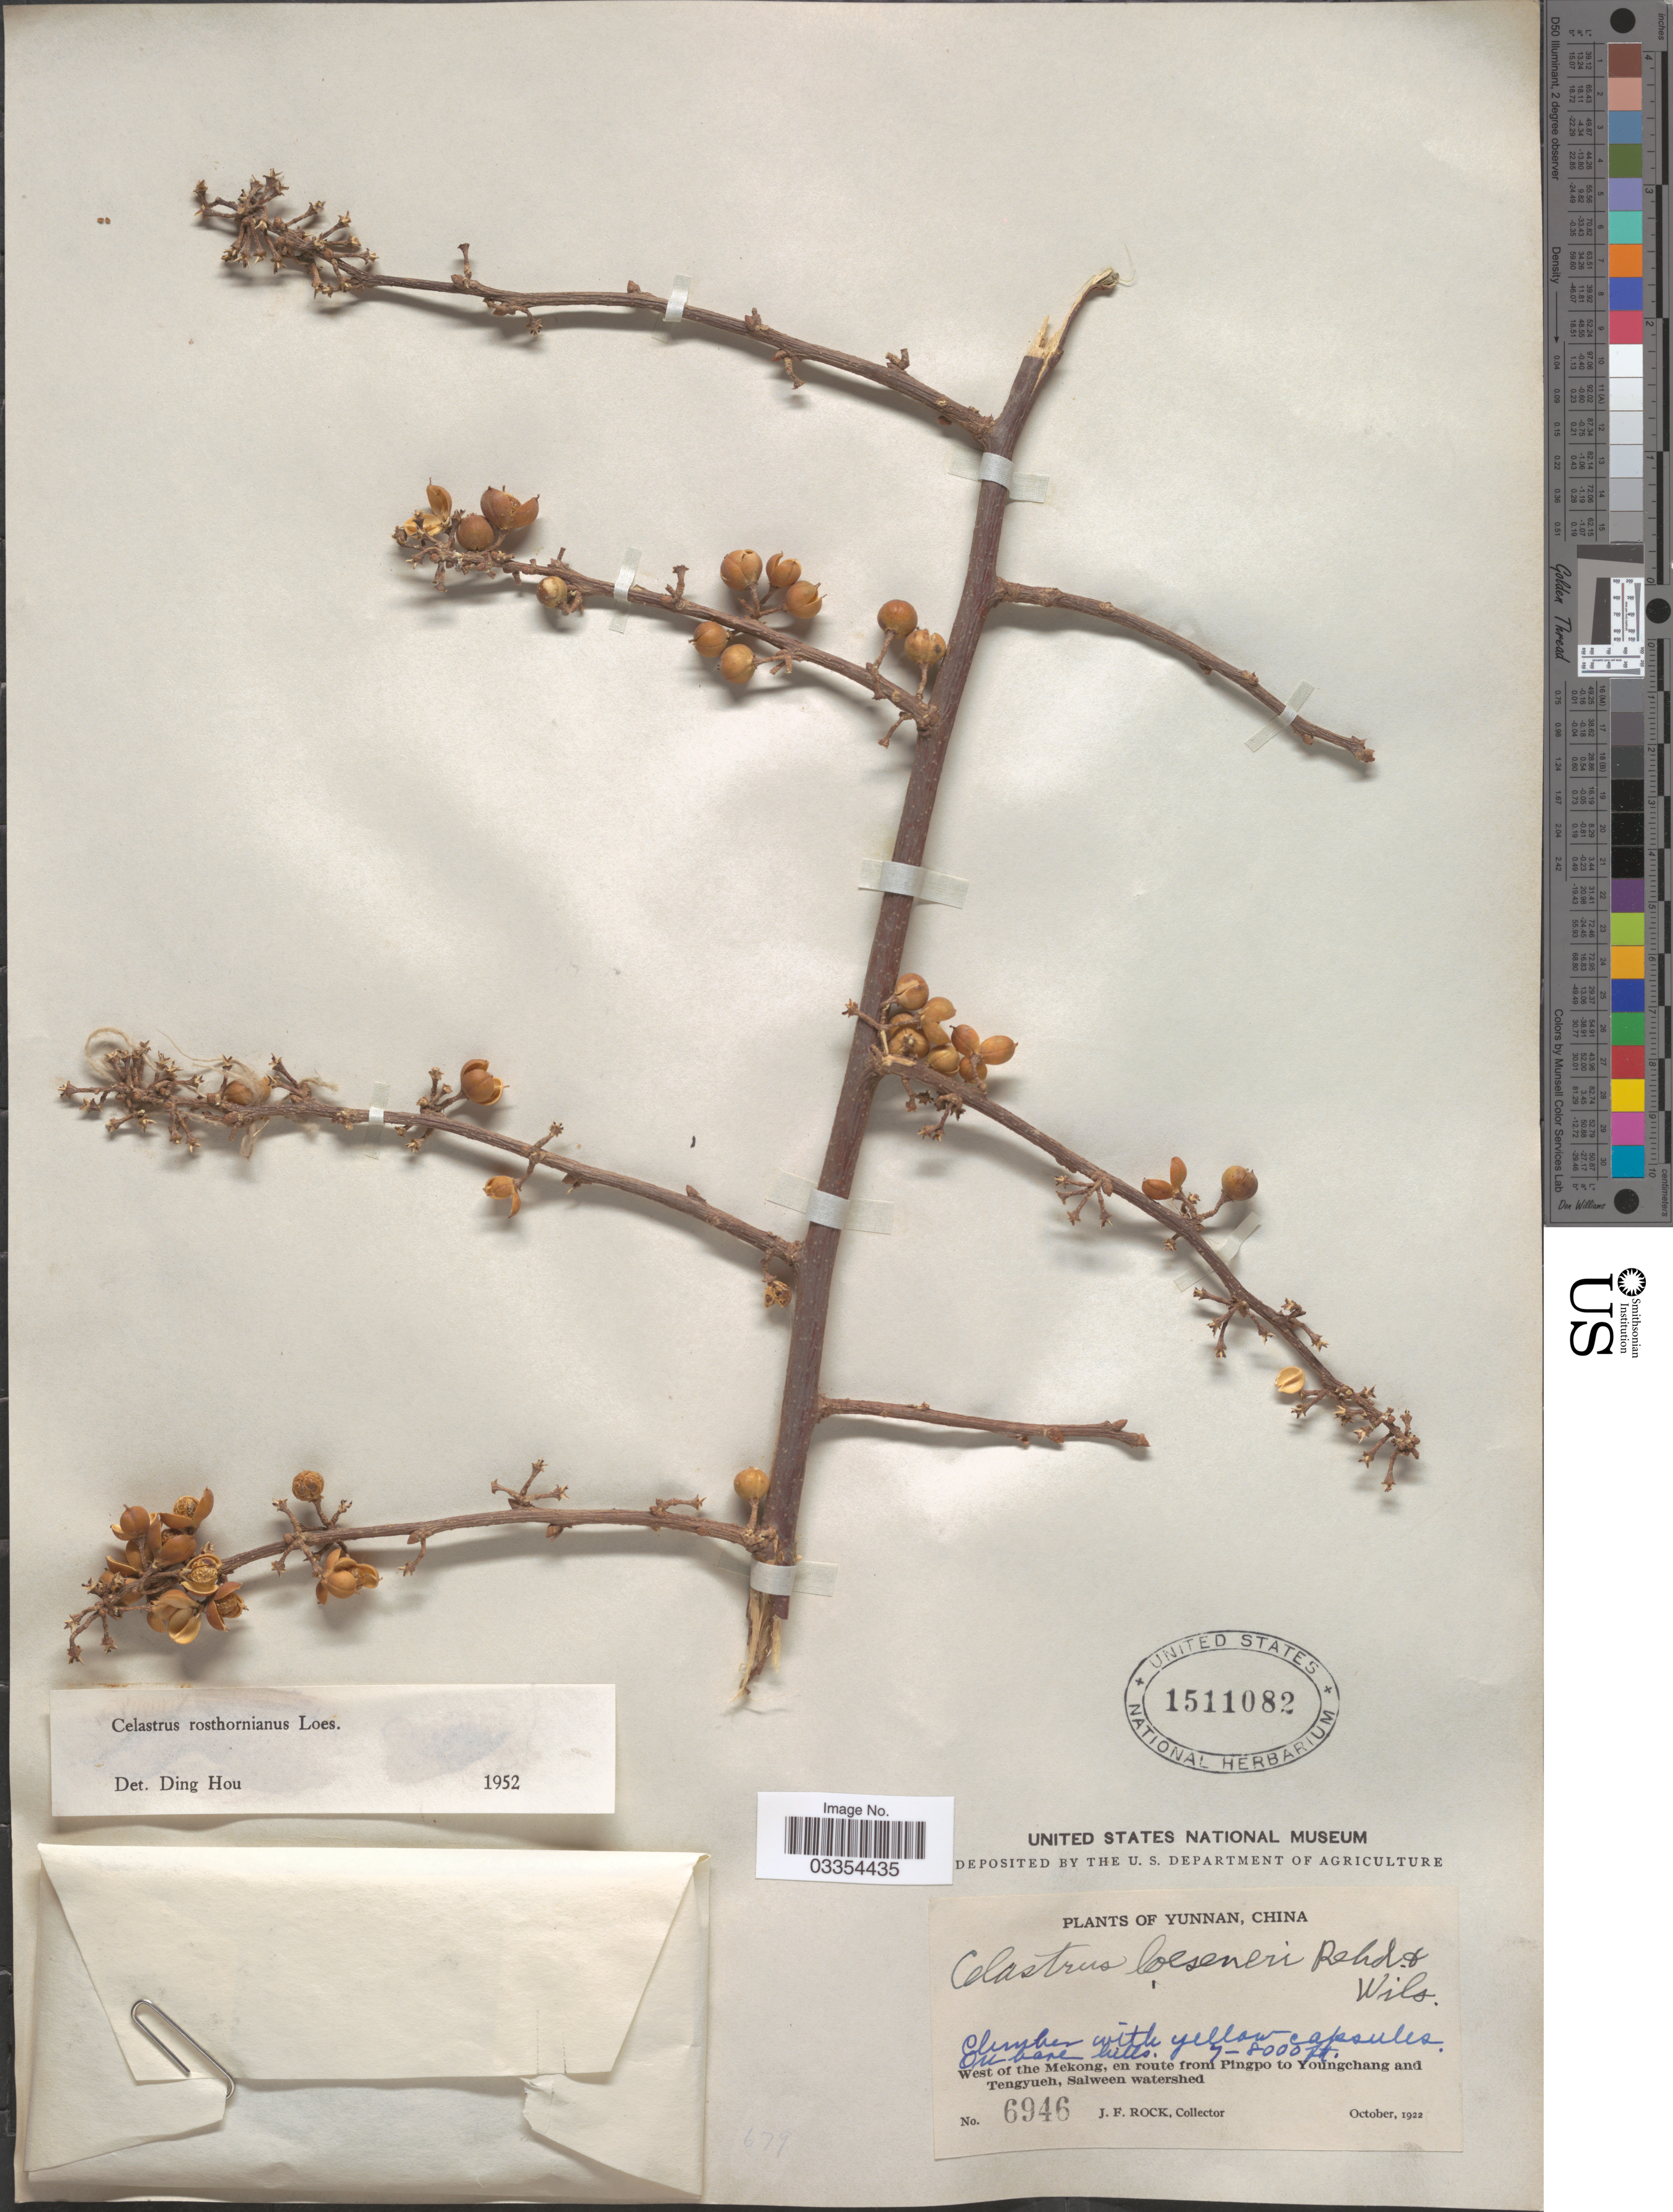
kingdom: Plantae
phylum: Tracheophyta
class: Magnoliopsida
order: Celastrales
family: Celastraceae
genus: Celastrus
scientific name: Celastrus rosthornianus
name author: Loes.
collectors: J. Rock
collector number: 6946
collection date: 1922-10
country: China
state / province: Yunnan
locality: West of Mekong, en route from Pingpo to Youngchang and Tengyueh, Salween watershed.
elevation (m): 2134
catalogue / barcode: US 1511082